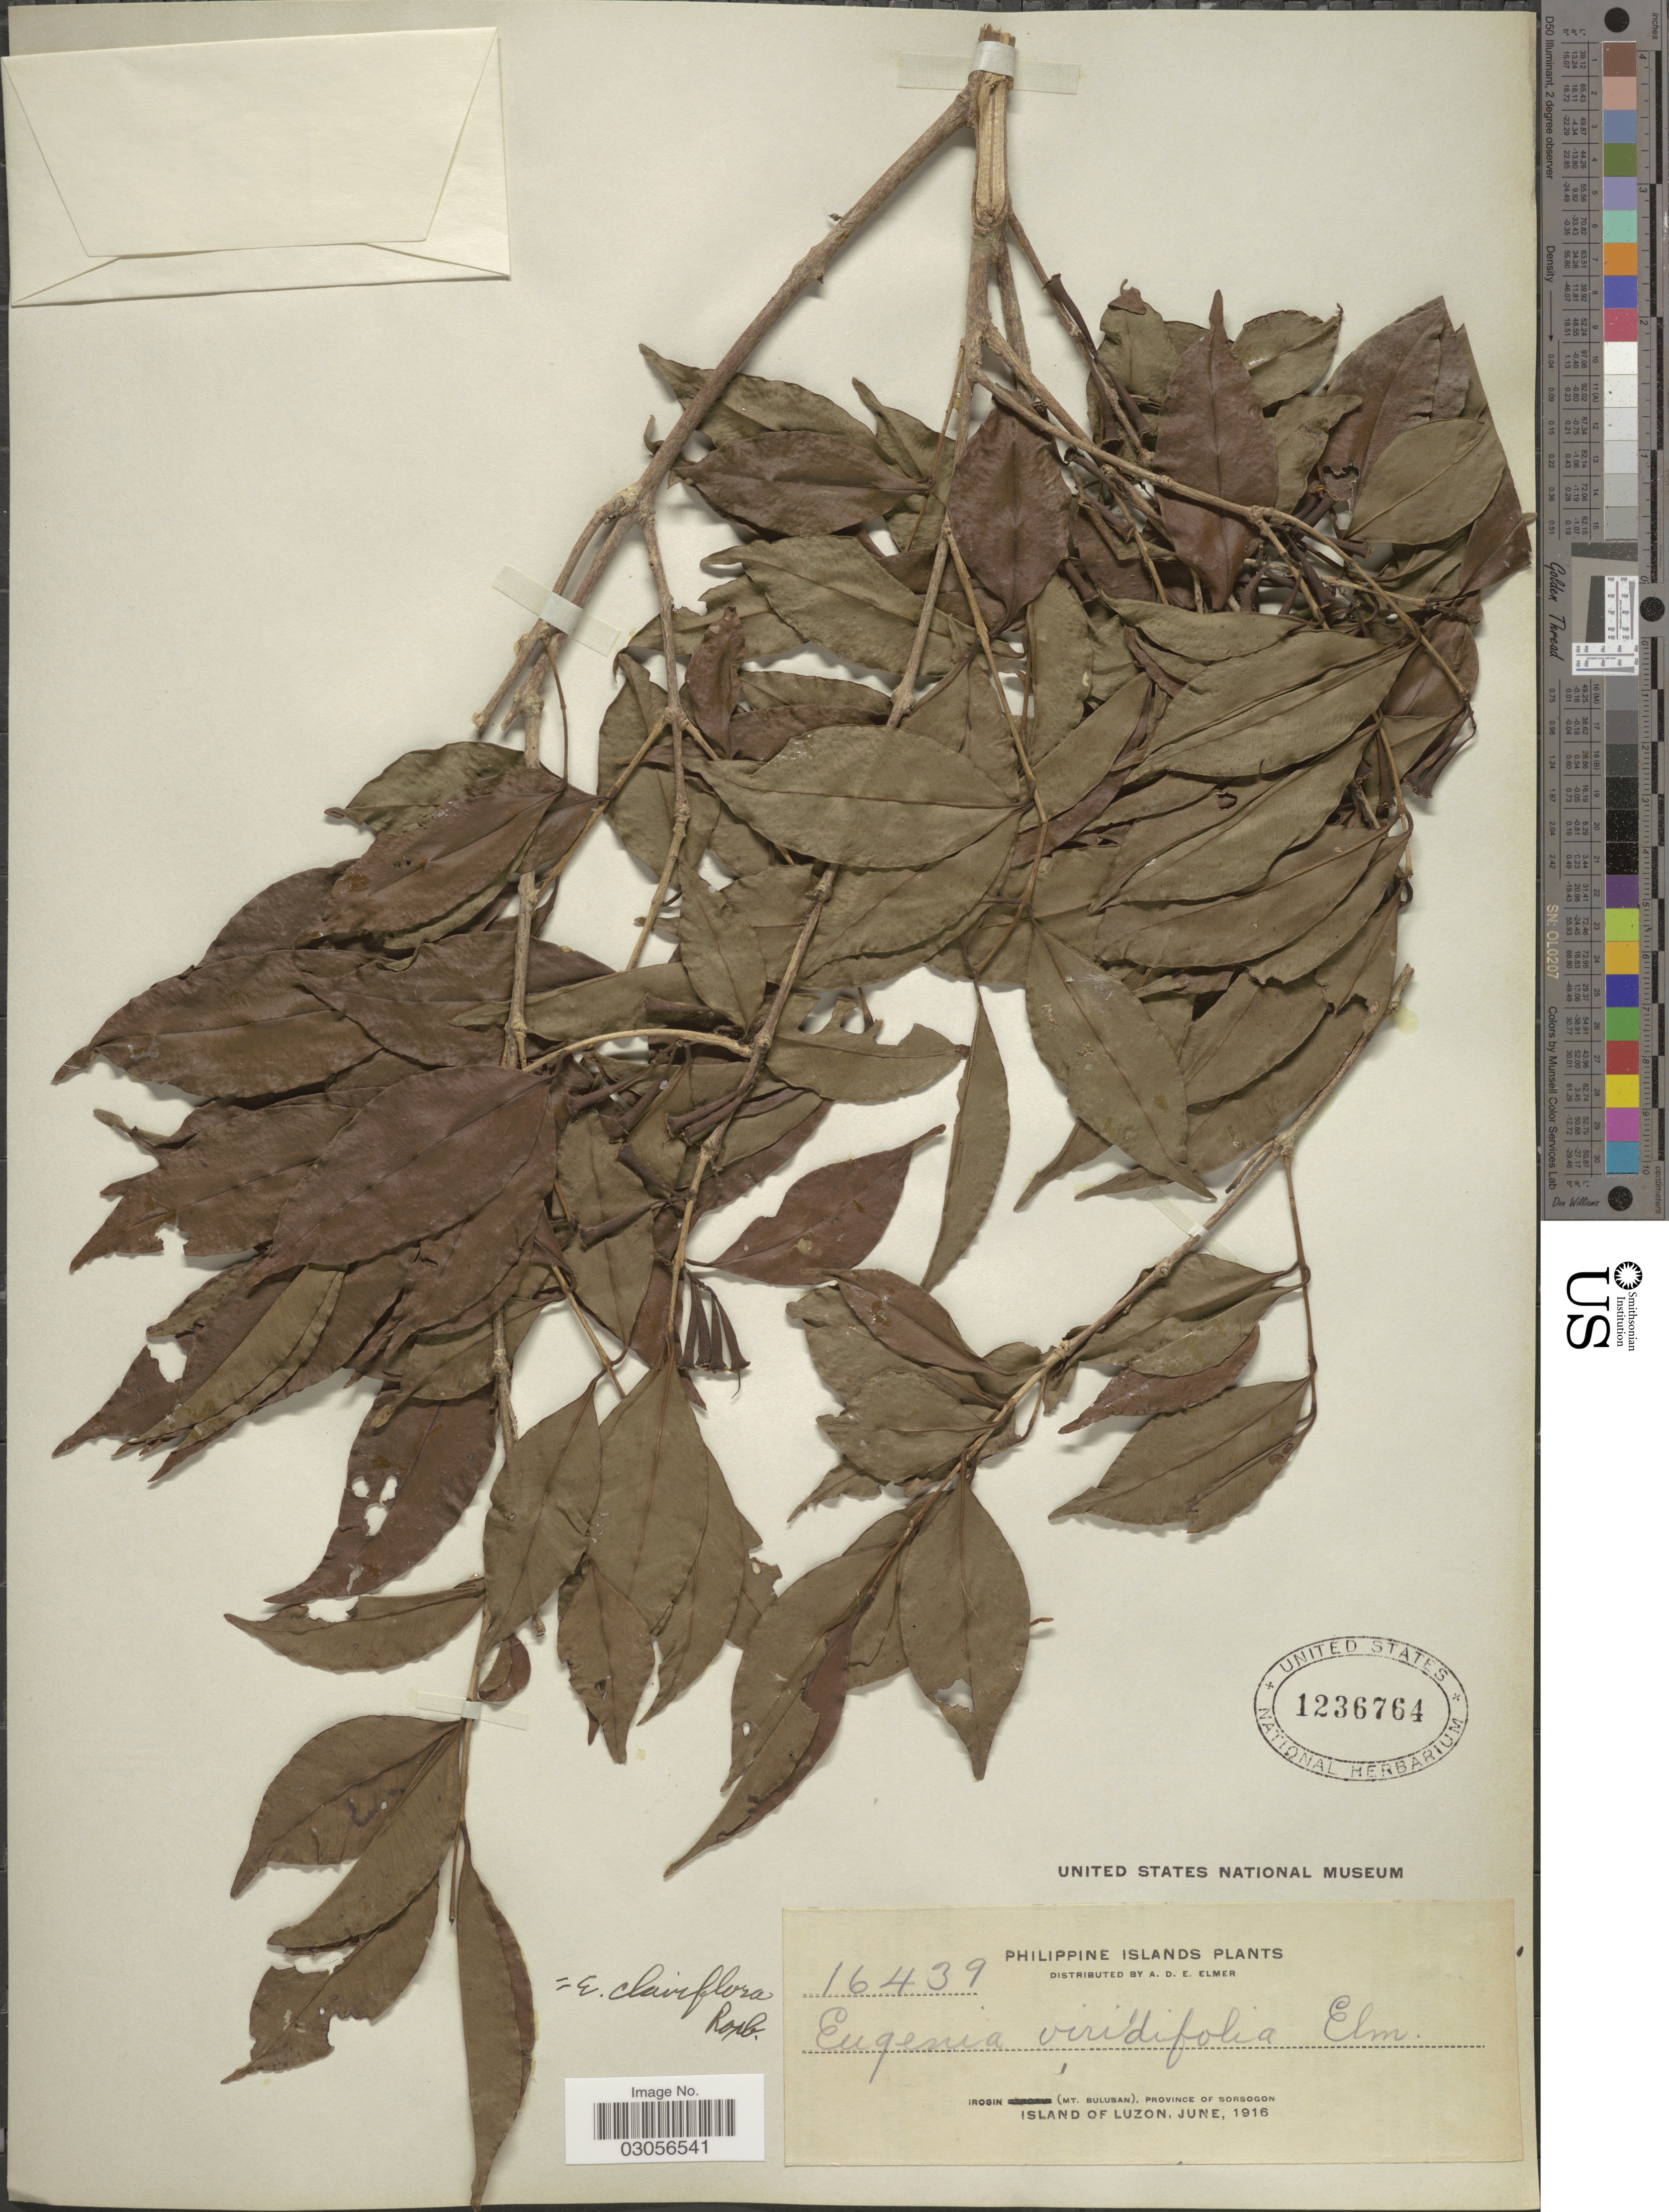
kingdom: Plantae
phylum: Tracheophyta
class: Magnoliopsida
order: Myrtales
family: Myrtaceae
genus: Syzygium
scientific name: Syzygium claviflorum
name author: (Roxb.) Wall. ex Steud.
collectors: A. D. E. Elmer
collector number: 16439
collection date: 1916-06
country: Philippines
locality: Philippine Islands, Irosin (Mt. Bulusan), Province of Sorsogon, Island of Luzon.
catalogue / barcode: US 1236764